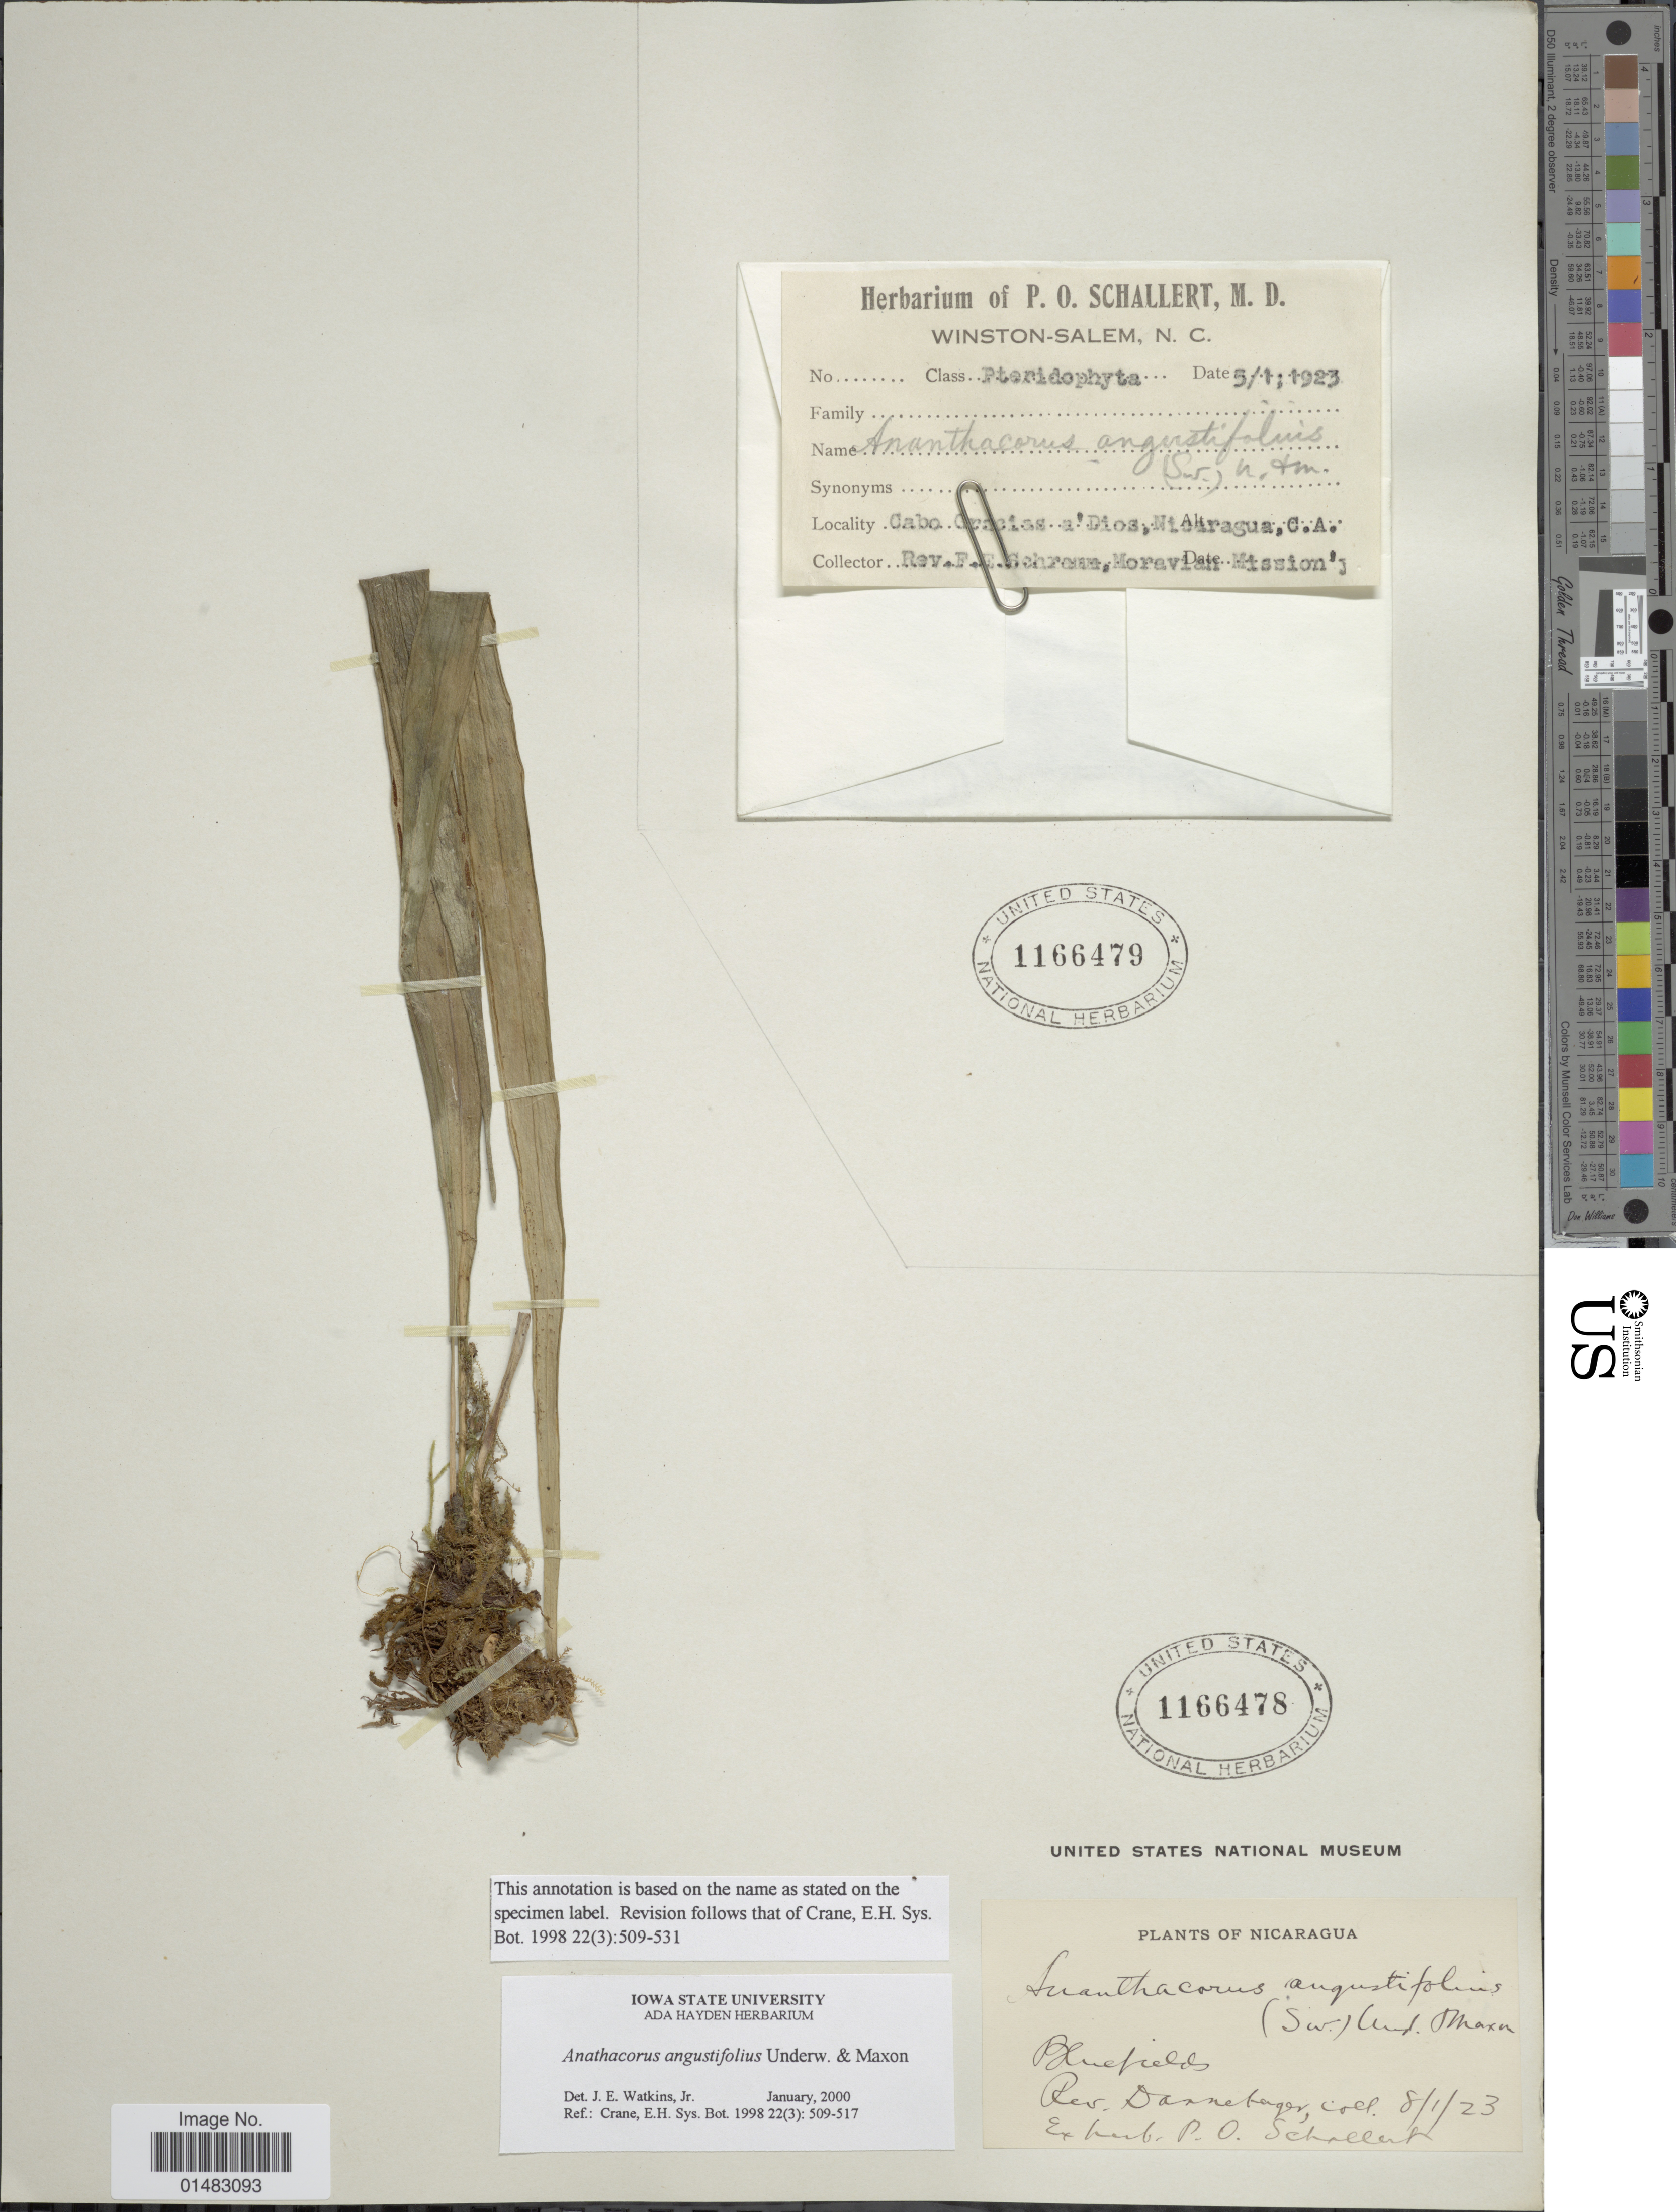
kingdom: Plantae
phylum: Tracheophyta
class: Polypodiopsida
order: Polypodiales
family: Pteridaceae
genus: Ananthacorus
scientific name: Ananthacorus angustifolius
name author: (Sw.) Underw. & Maxon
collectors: F. E. Schramm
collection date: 1923-01-05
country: Nicaragua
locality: Cabo Gracias a Dios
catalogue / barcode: US 1166479